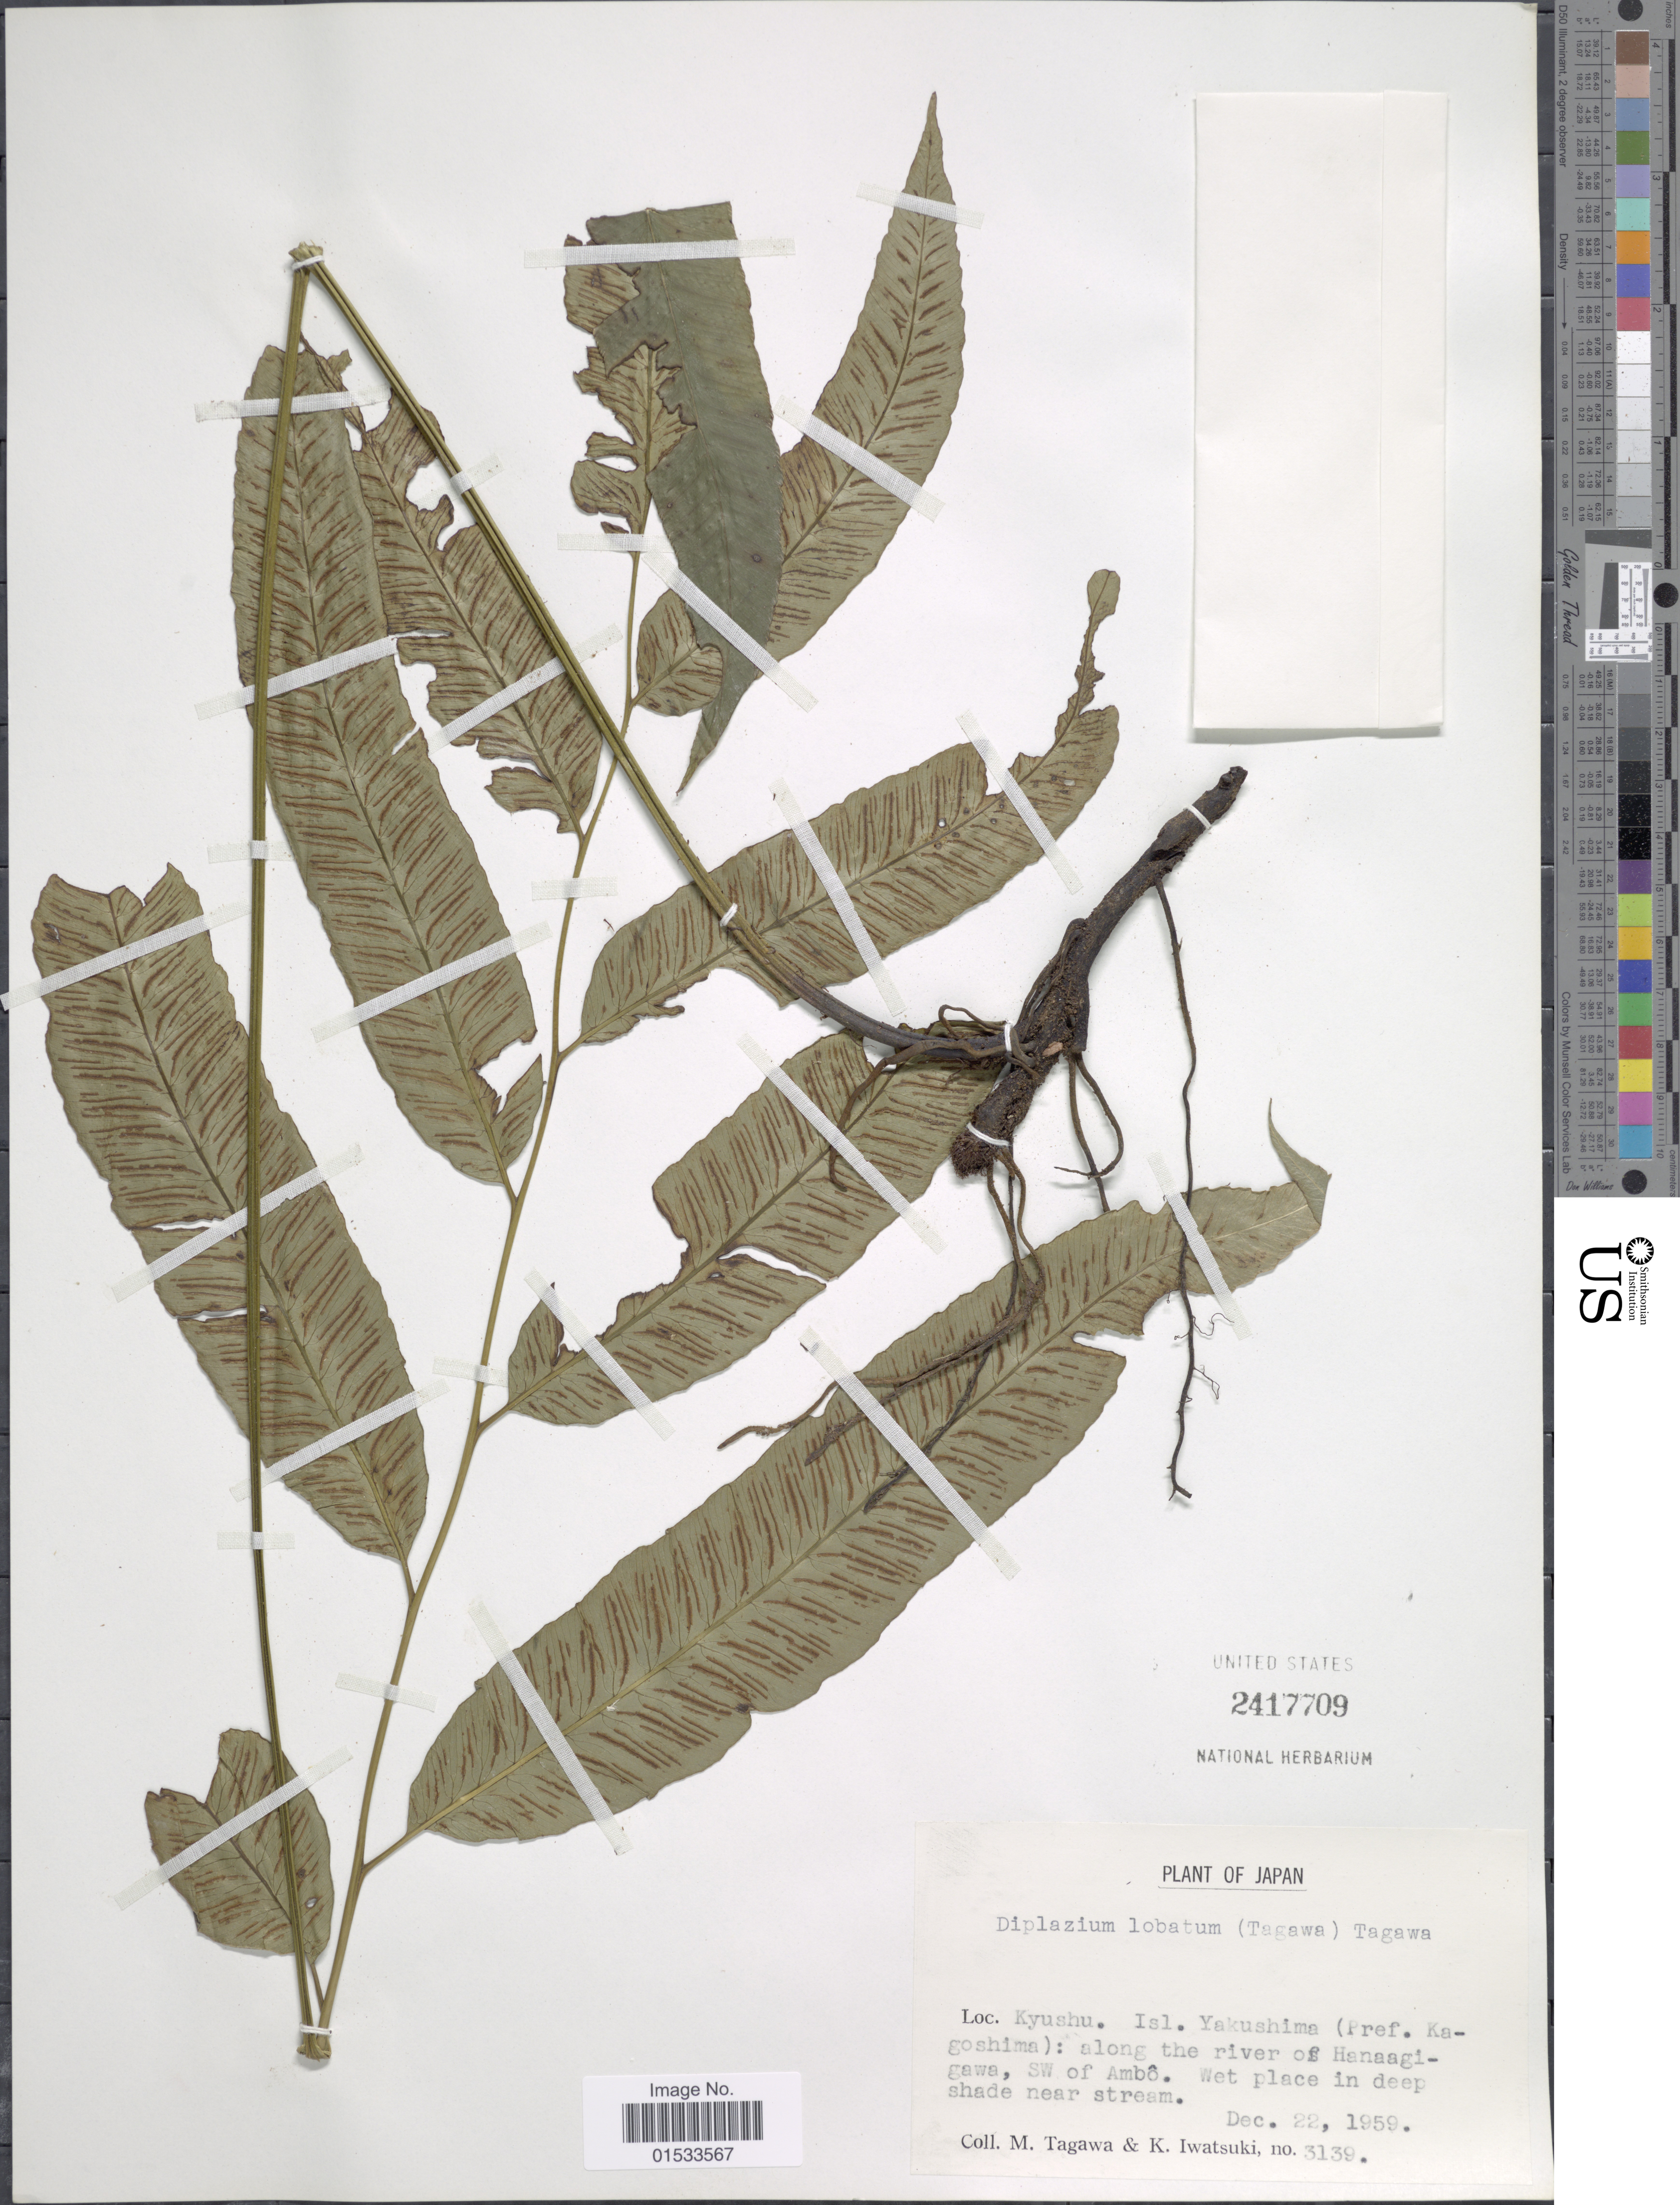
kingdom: Plantae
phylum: Tracheophyta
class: Polypodiopsida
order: Polypodiales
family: Athyriaceae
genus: Diplazium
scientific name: Diplazium donianum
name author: (Mett.) Tardieu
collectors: M. Tagawa & K. Iwatsuki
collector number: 3139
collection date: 1959-12-22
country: Japan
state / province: Kagosima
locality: Kyushu, Isl. Yakushima (pref. Kagoshima): along the river of Hanaagigawa, SW of Amô.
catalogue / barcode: US 2417709